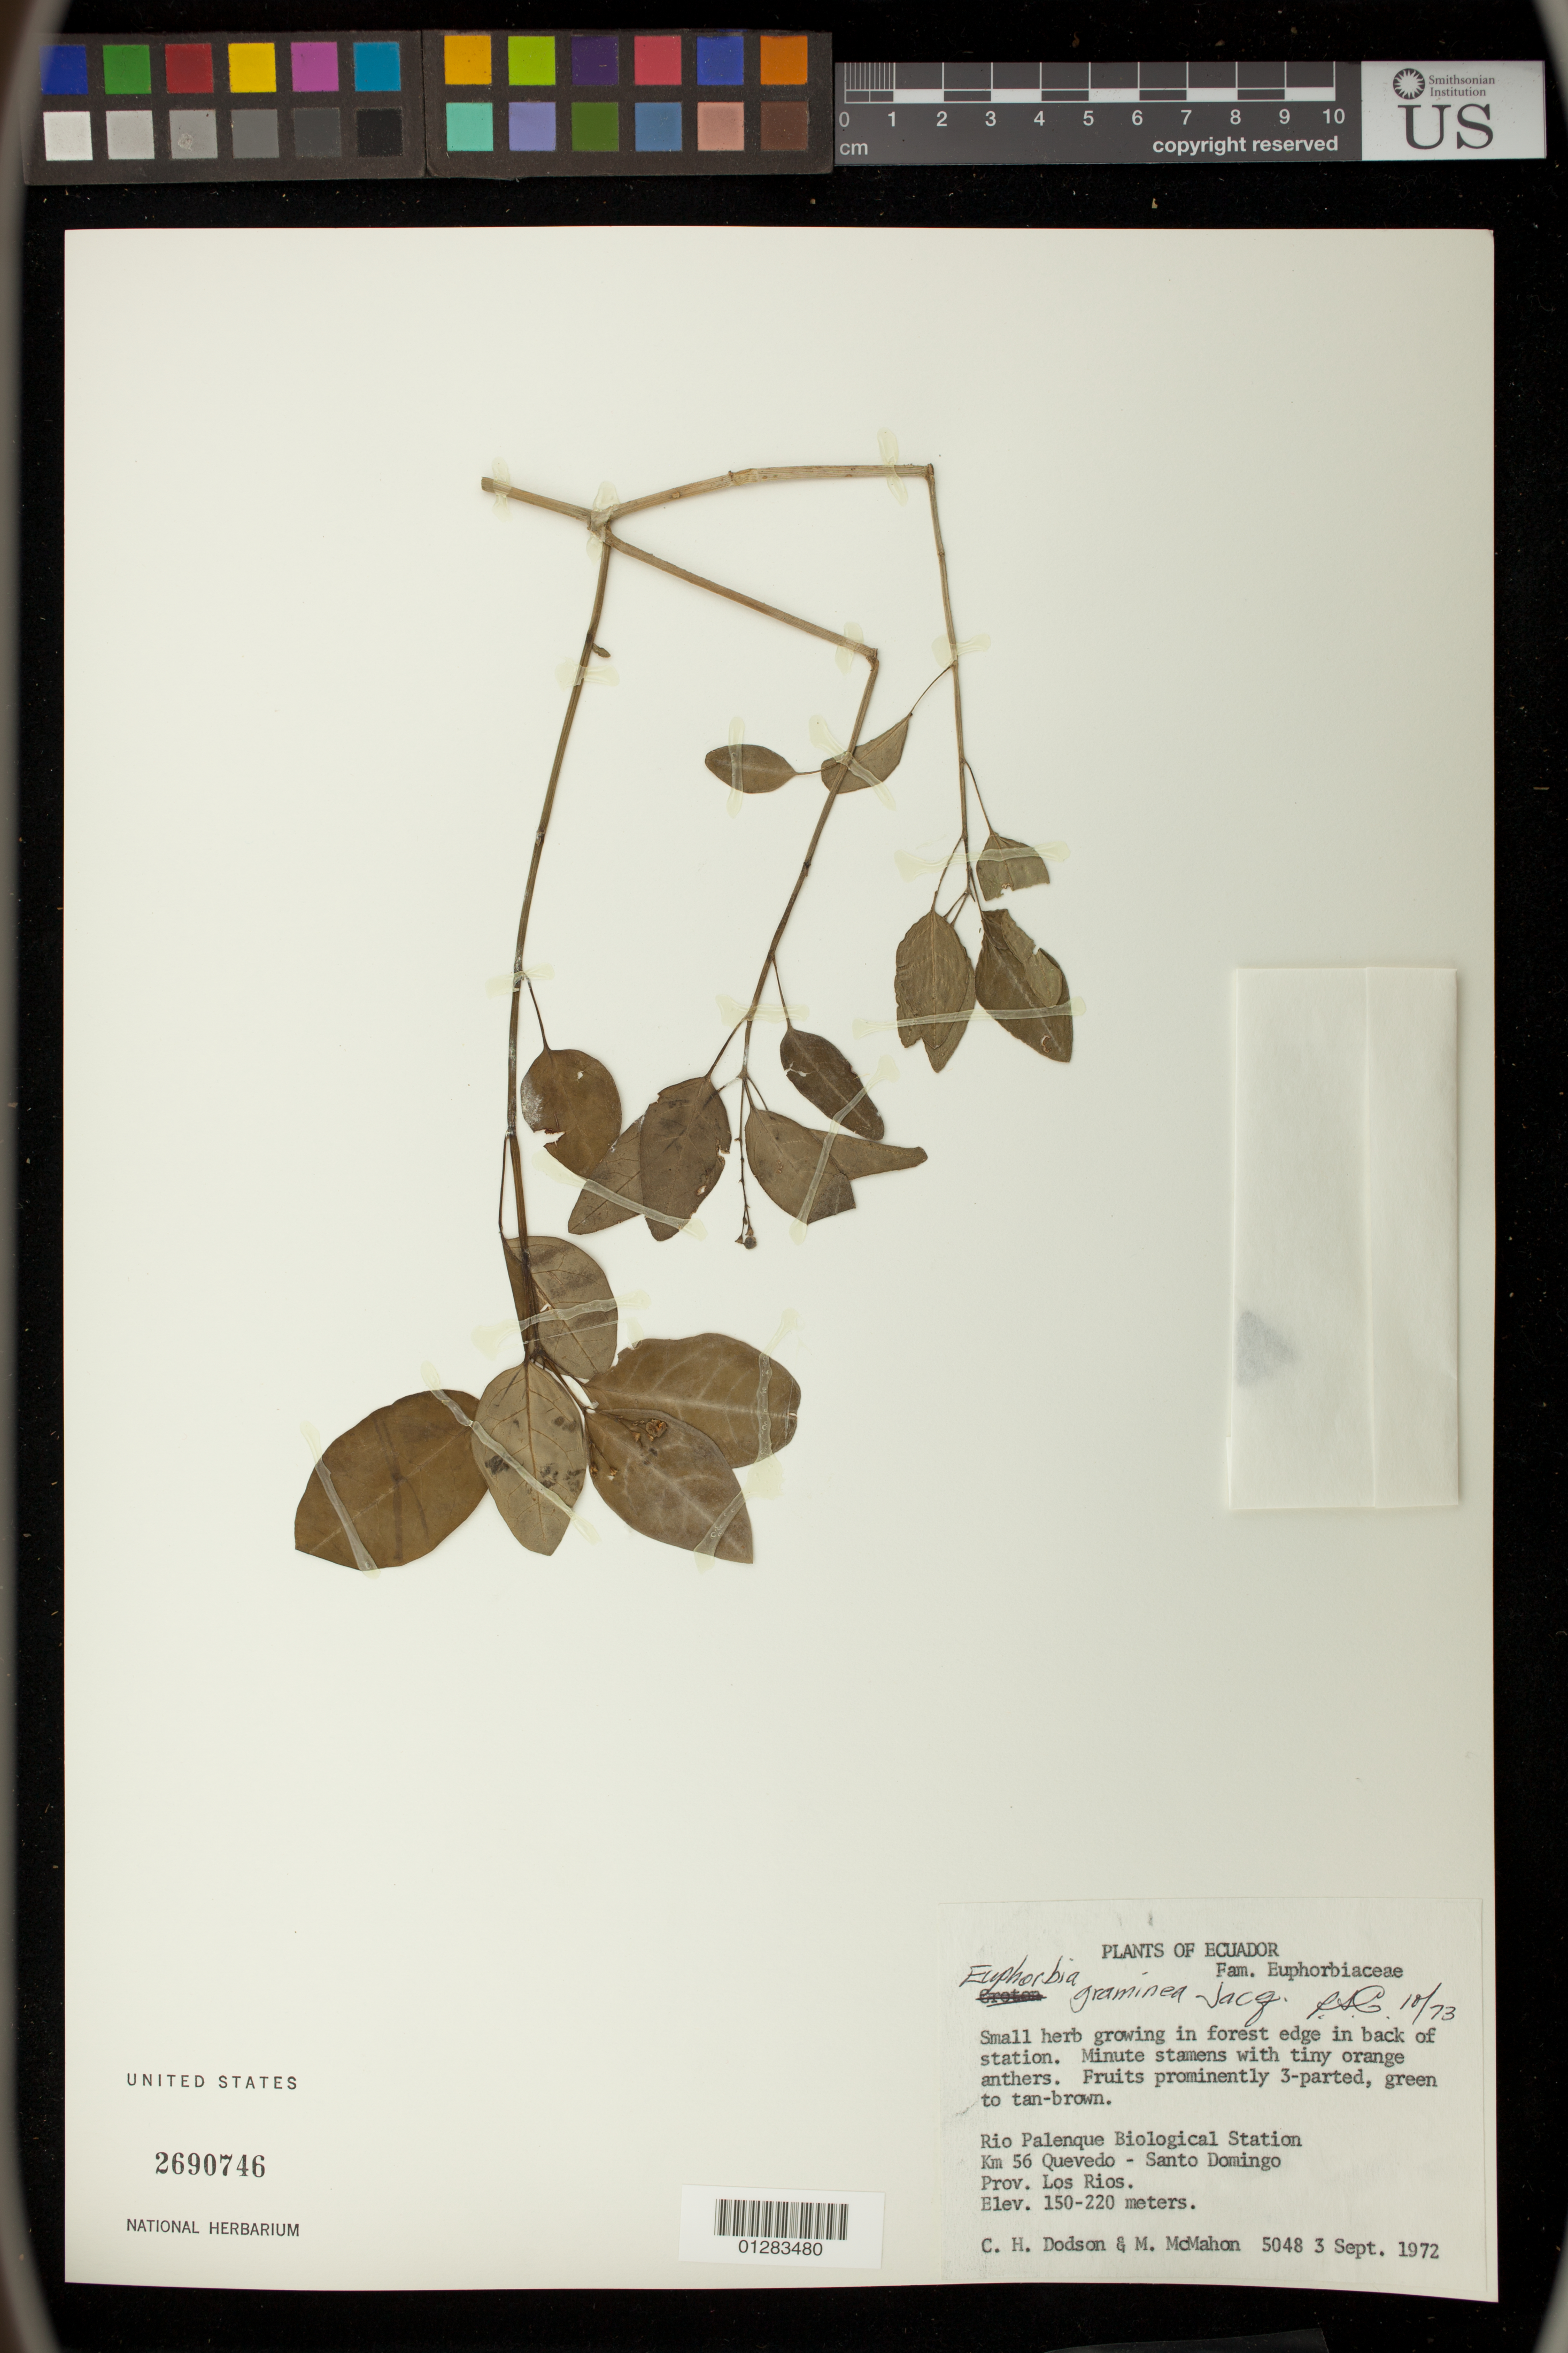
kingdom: Plantae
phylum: Tracheophyta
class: Magnoliopsida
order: Malpighiales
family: Euphorbiaceae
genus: Euphorbia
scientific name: Euphorbia graminea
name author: Jacq.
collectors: C. H. Dodson & M. McMahon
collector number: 5048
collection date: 1972-09-03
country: Ecuador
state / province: Los Rios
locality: Rio Palenque Biological Station, Km 56 Quevedo - Santo Domingo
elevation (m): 150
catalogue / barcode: US 2690746